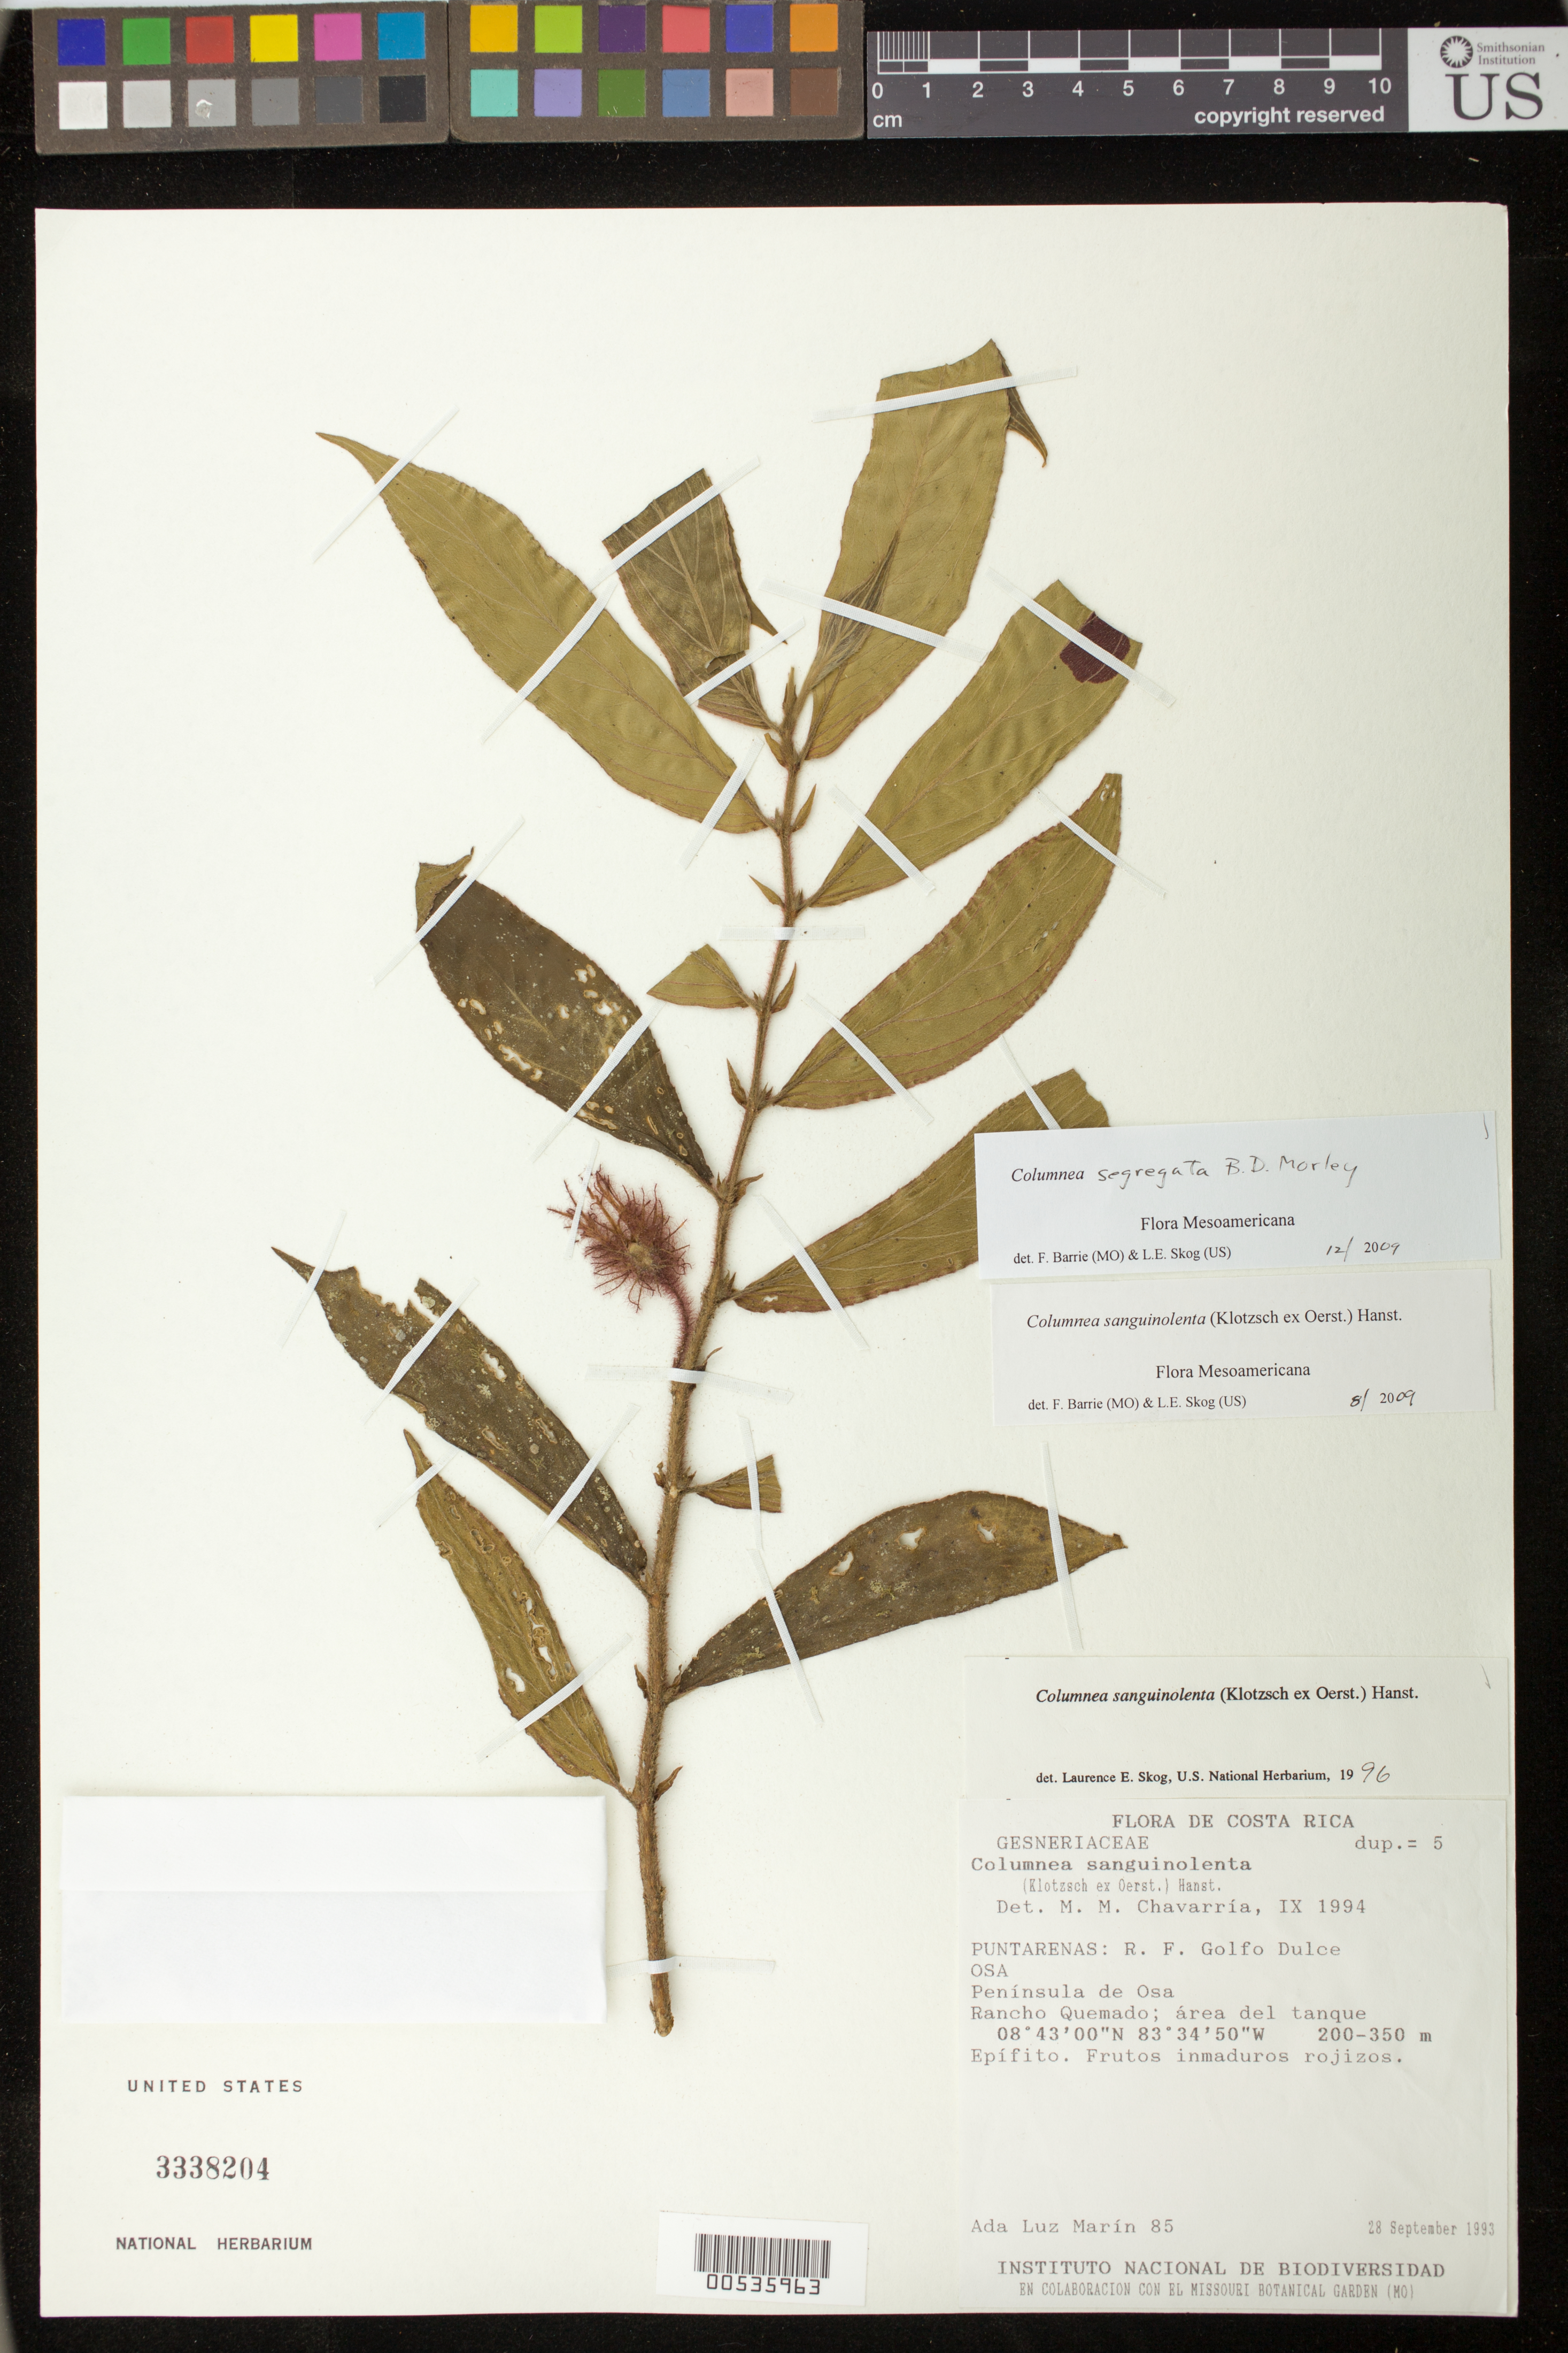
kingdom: Plantae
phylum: Tracheophyta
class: Magnoliopsida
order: Lamiales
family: Gesneriaceae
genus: Columnea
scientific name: Columnea segregata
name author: B.D. Morley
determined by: Barrie, F. R.; Skog, Laurence E.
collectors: A. Luz Marín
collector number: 85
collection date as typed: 28 Sep 1993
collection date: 1993-09-28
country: Costa Rica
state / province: Puntarenas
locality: R.F. Golfo Dulce, Osa, Península de Osa, Rancho Quemado; área del tanque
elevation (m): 200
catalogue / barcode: US 3338204